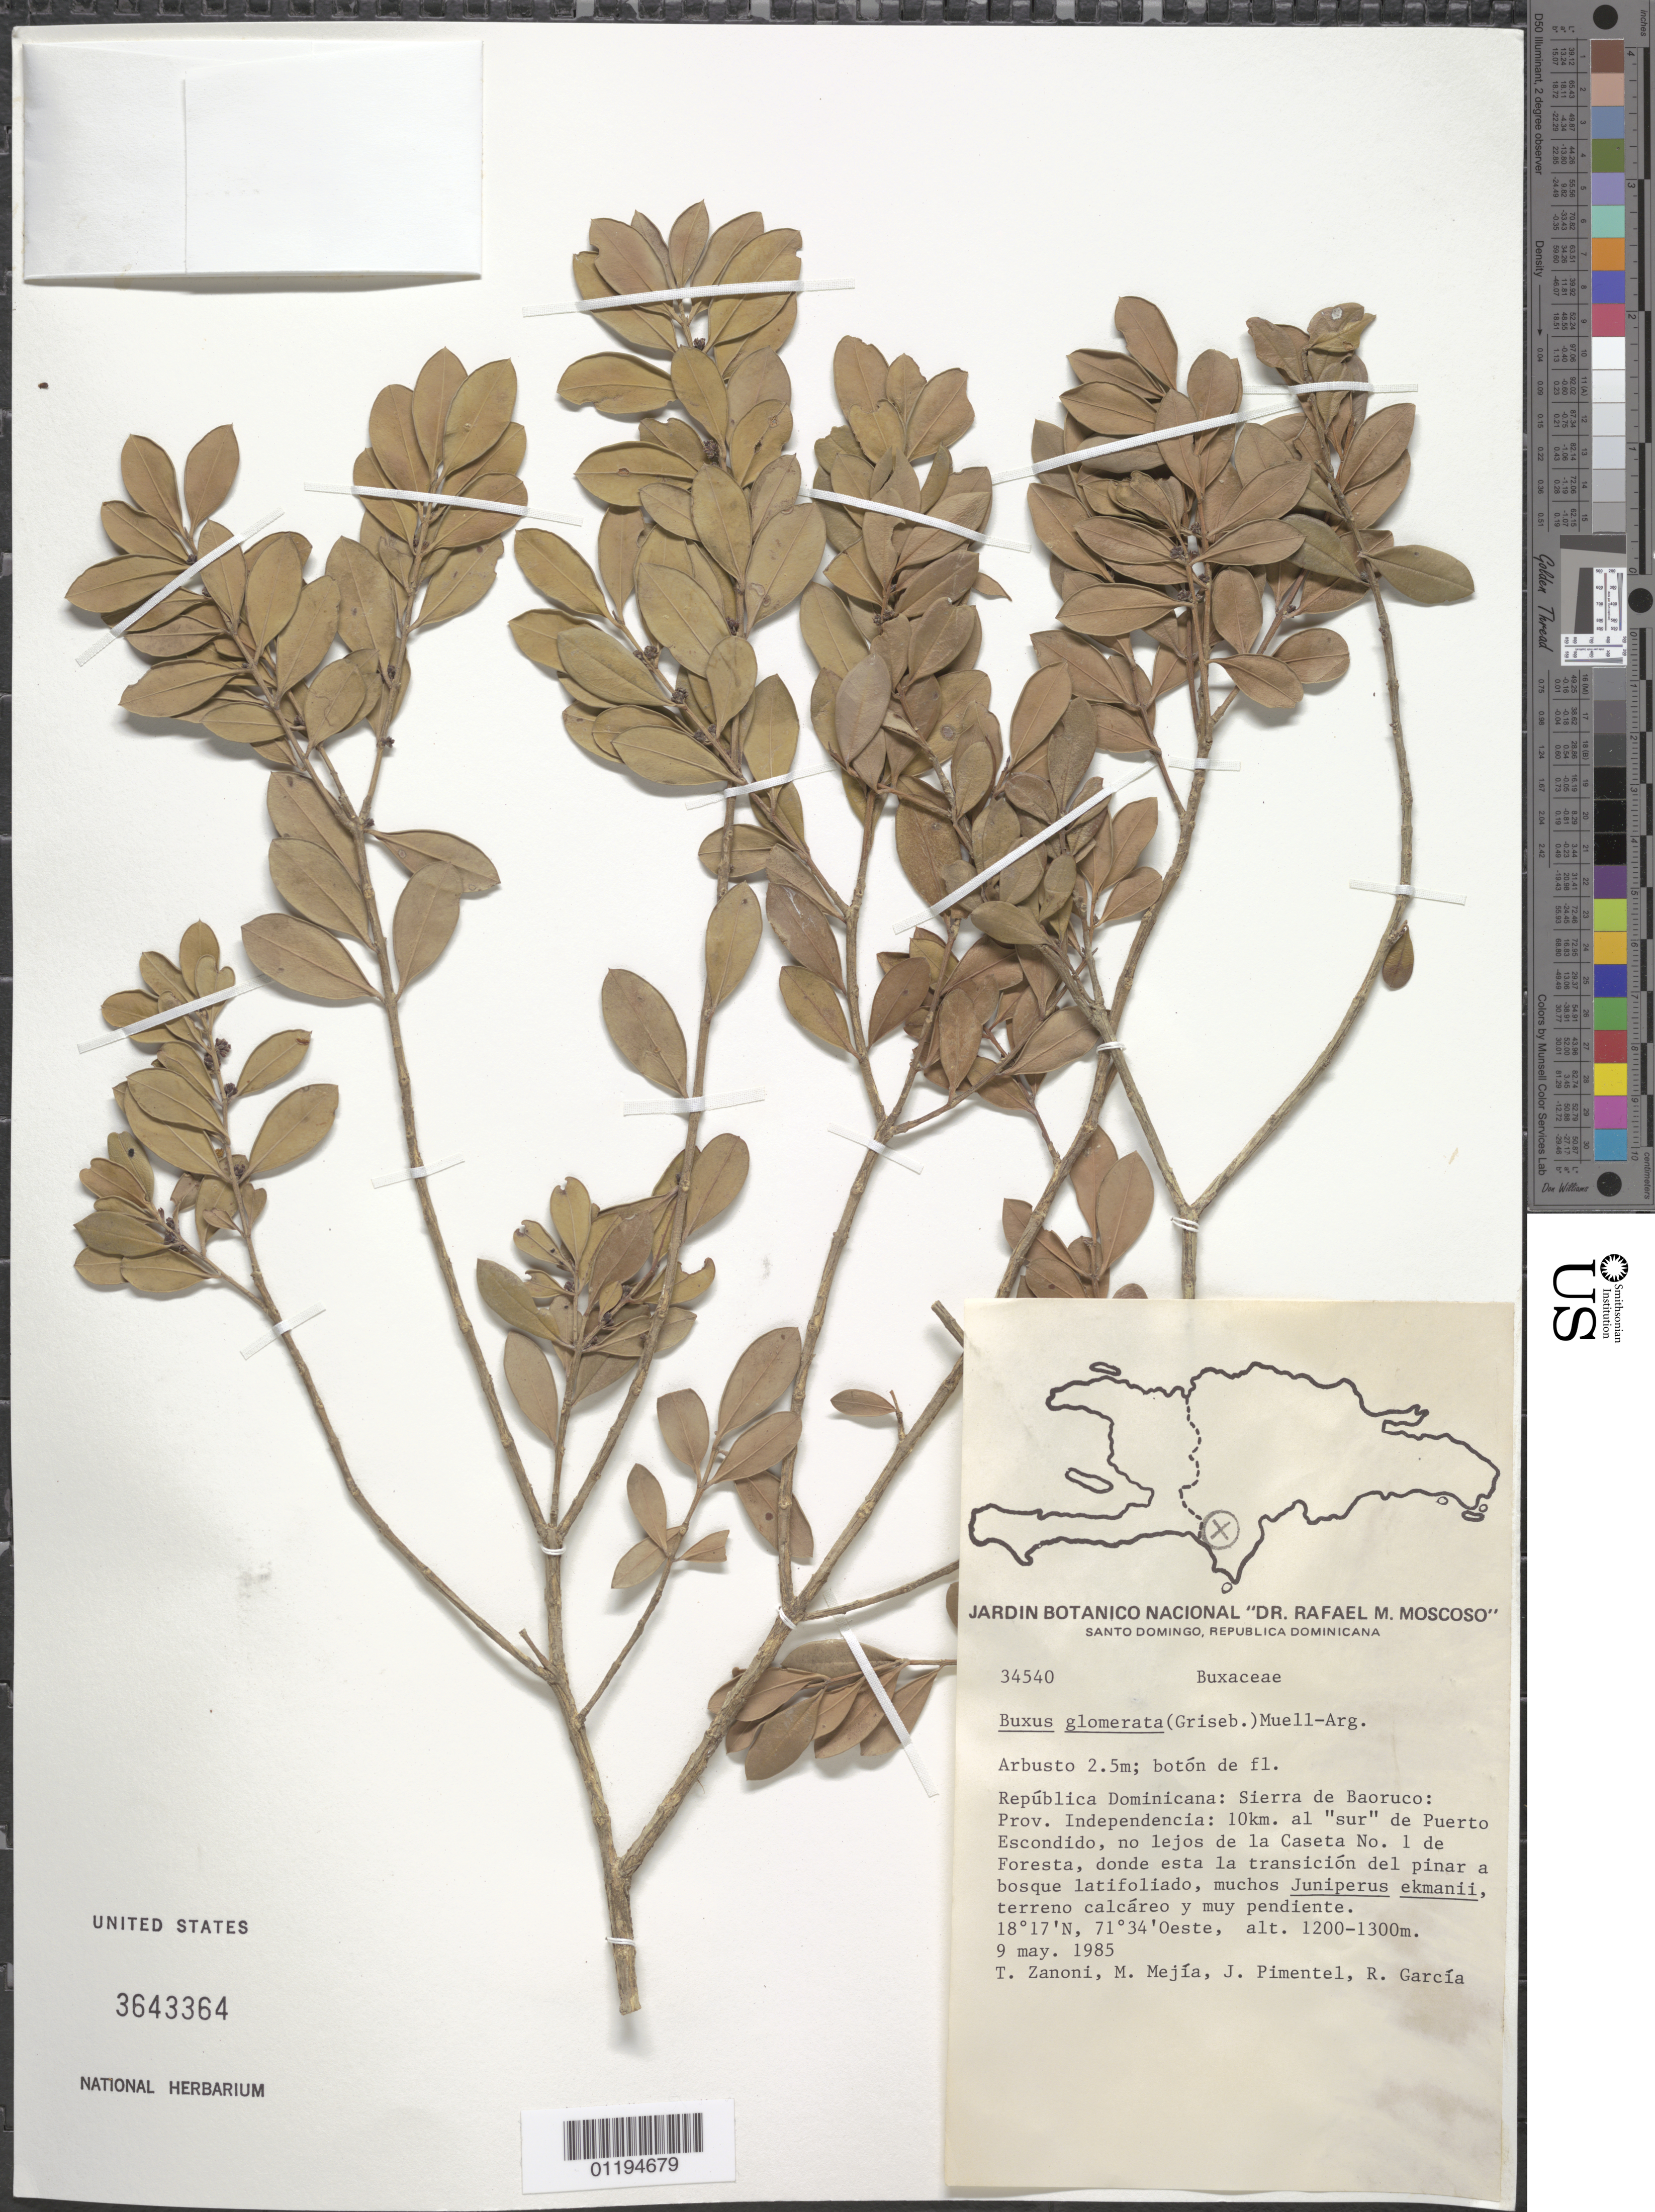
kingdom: Plantae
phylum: Tracheophyta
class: Magnoliopsida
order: Buxales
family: Buxaceae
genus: Buxus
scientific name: Buxus glomerata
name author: (Griseb.) Müll. Arg.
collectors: T. A. Zanoni, M. Mejia, J. Pimental & R. Garcia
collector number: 34540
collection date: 1985-05-09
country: Dominican Republic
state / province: Independencia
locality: Sierra de Baoruco. 10 km. to Puerto Escondido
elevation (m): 1200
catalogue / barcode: US 3643364